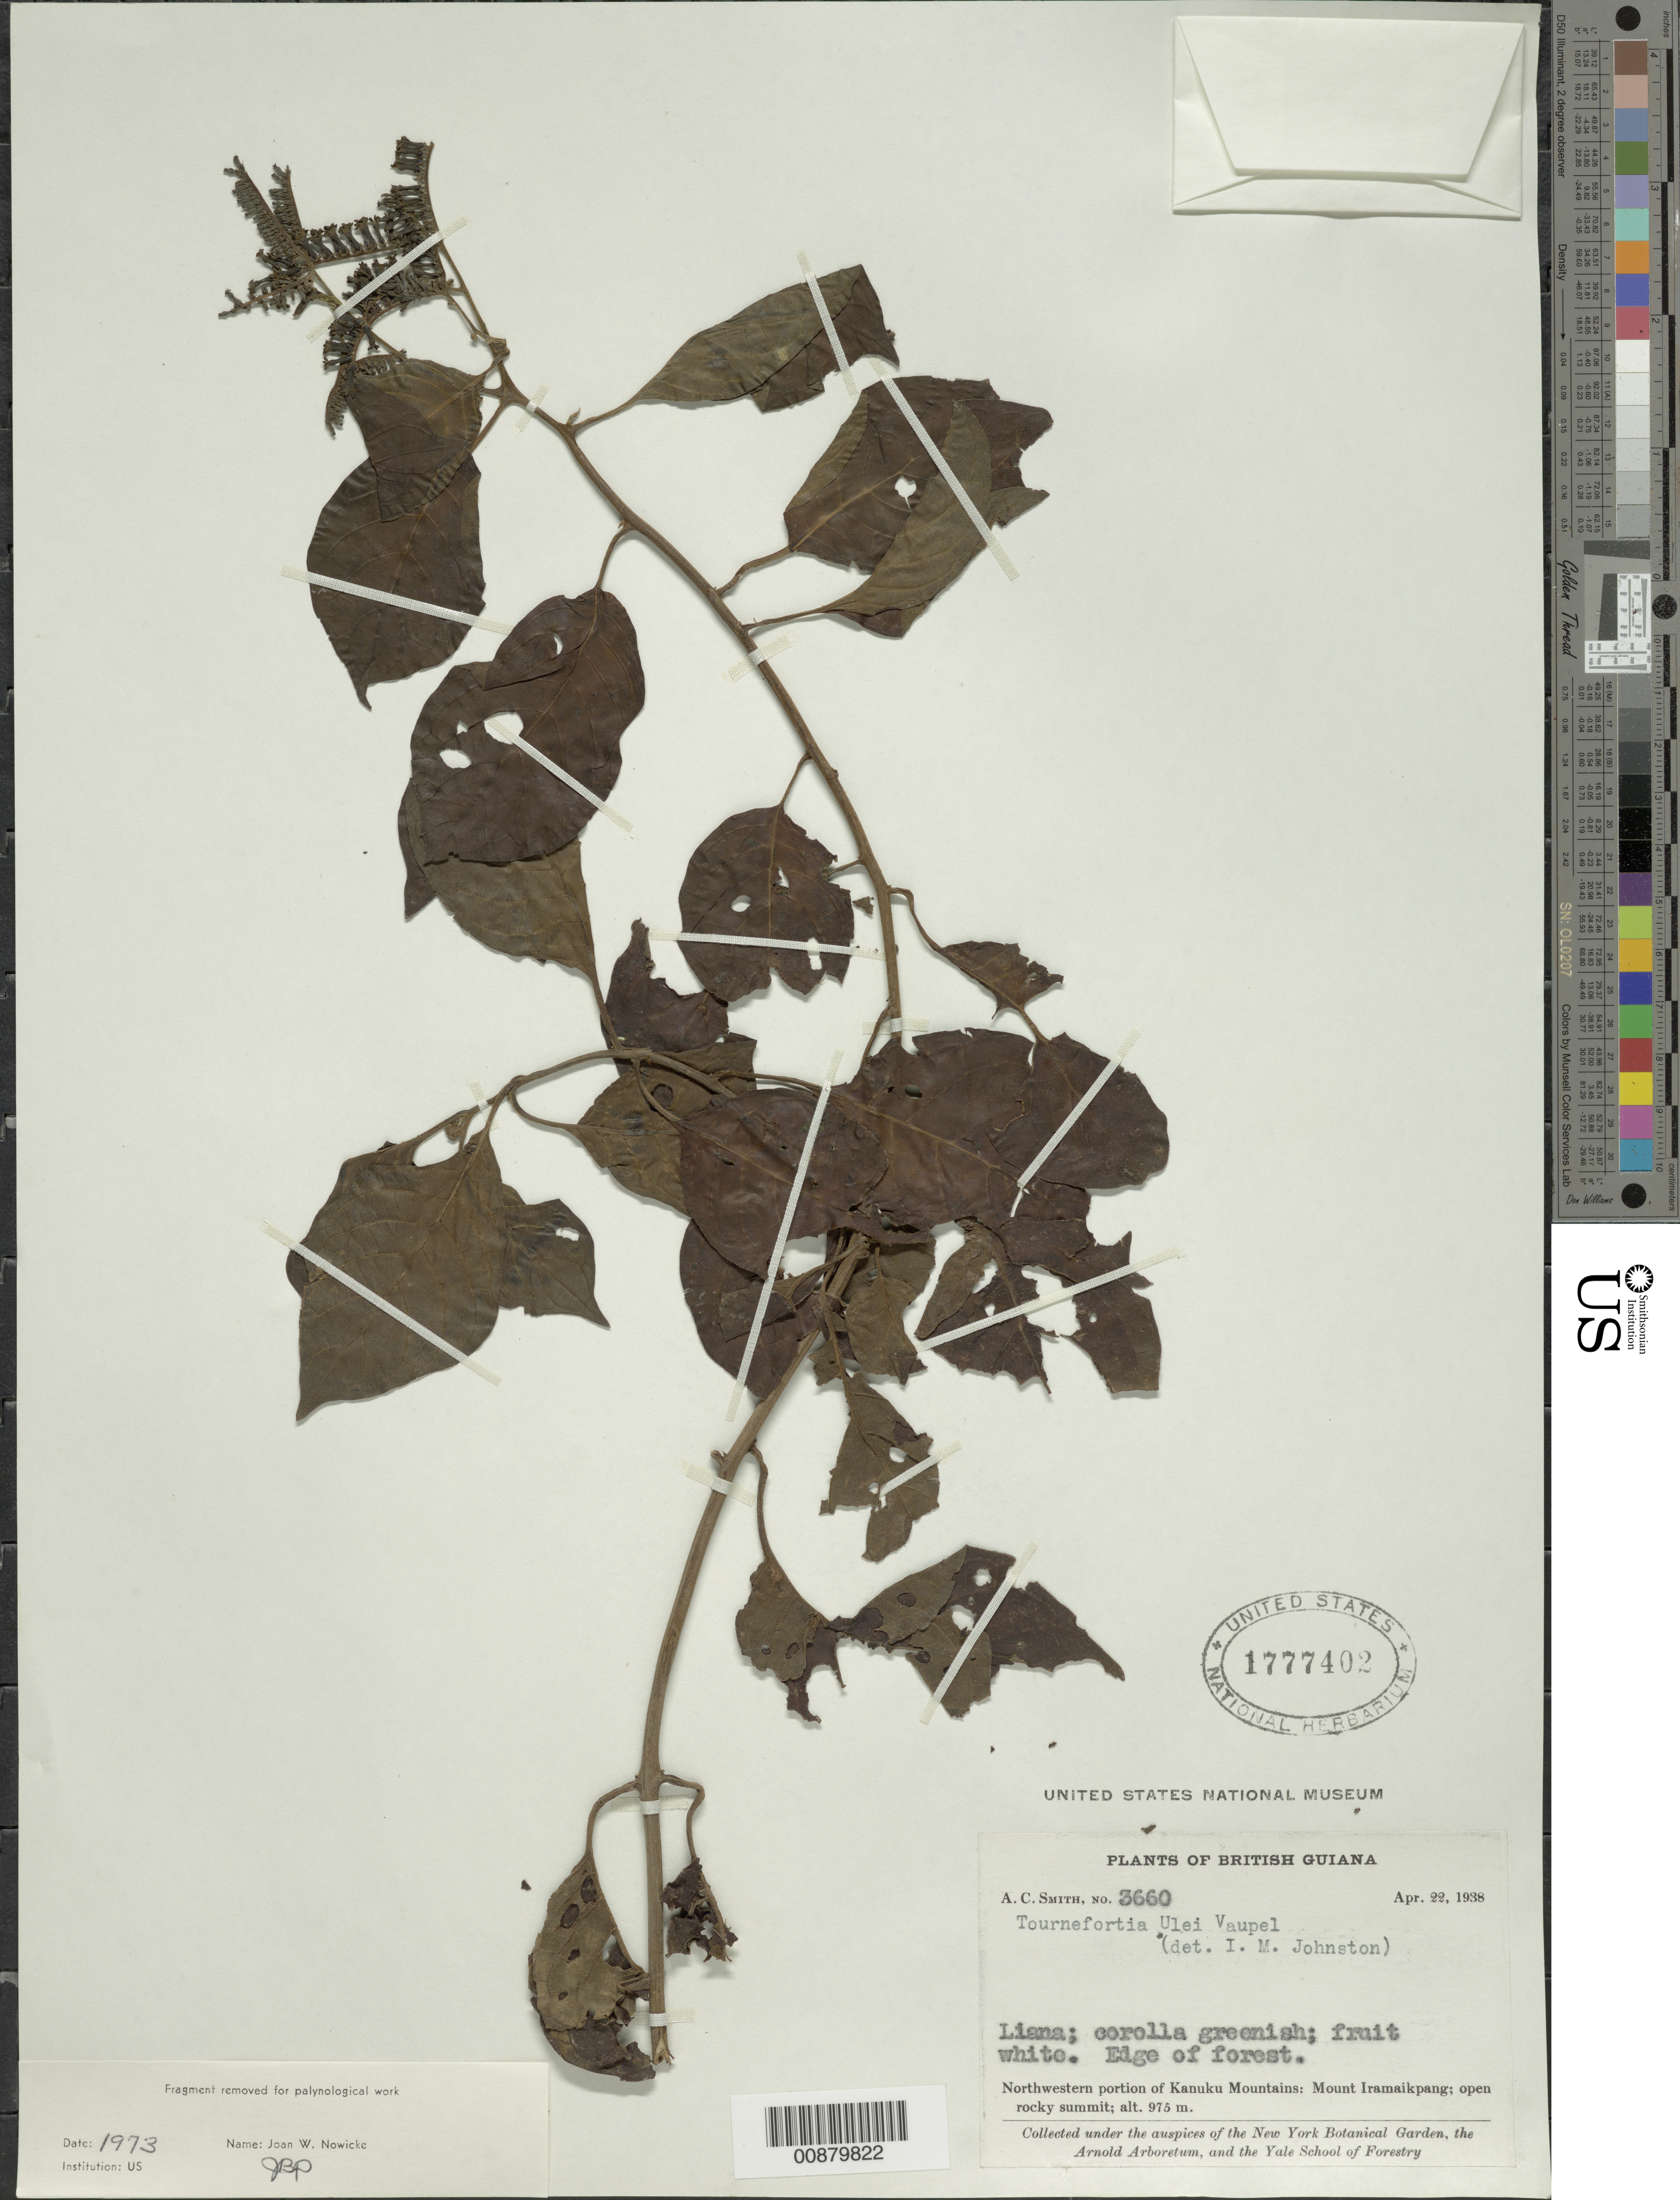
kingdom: Plantae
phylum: Tracheophyta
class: Magnoliopsida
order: Boraginales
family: Heliotropiaceae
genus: Tournefortia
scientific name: Tournefortia ulei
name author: Vaupel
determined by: Johnston, I. M.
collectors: A. C. Smith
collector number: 3660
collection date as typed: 22-Apr-38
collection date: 1938-04-22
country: Guyana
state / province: U. Takutu-U. Essequibo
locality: Kanuku Mts., NW portion; Mount Iramaikpang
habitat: Open rocky summit; edge of forest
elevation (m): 975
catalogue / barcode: US 1777402